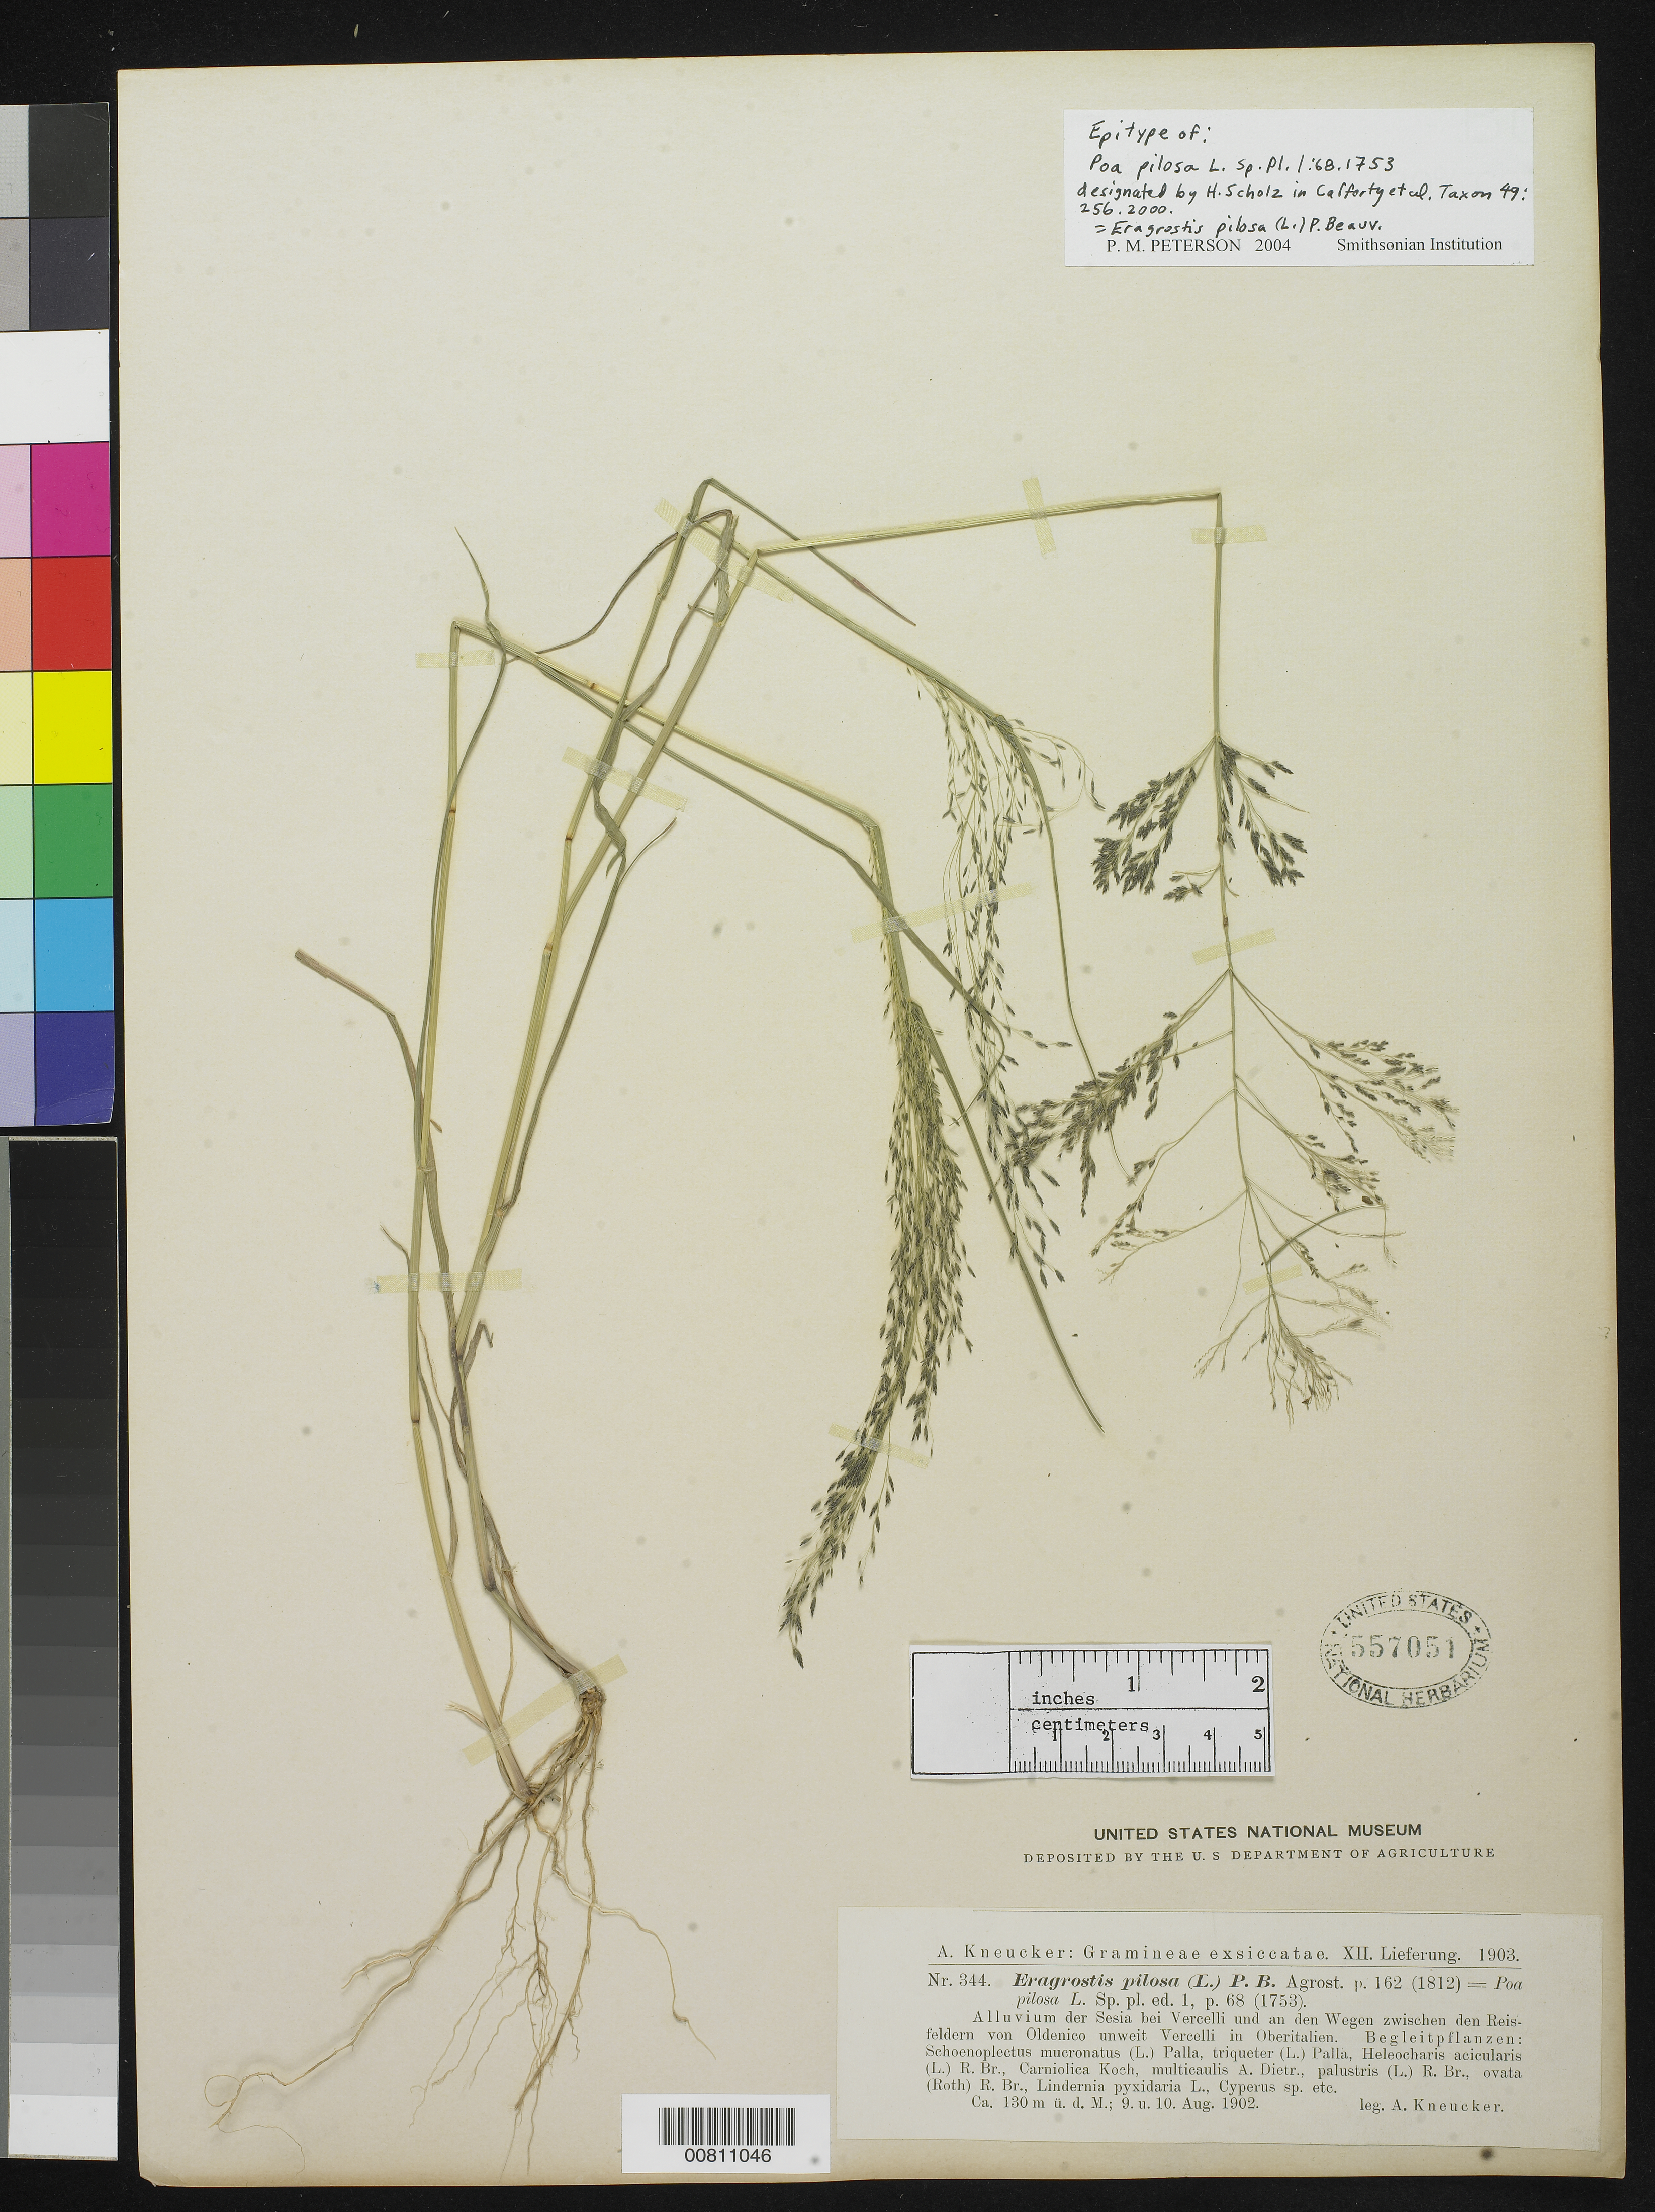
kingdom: Plantae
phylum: Tracheophyta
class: Liliopsida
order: Poales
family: Poaceae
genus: Poa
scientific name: Poa pilosa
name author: L.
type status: Isoepitype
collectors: A. Kneucker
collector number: Gram. Exsicc. XII 344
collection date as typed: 09 Aug 1902 to 10 Aug 1902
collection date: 1902-08-09/1902-08-10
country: Italy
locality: Alluvium der Sesia bei Vercelli und an den Wegen zwischen den Reisfeldern von Oldenico unweit Vercelli in Oberitalien.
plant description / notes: Epitypified by H. Scholz, Taxon 49: 256 (2000).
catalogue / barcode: US 557051